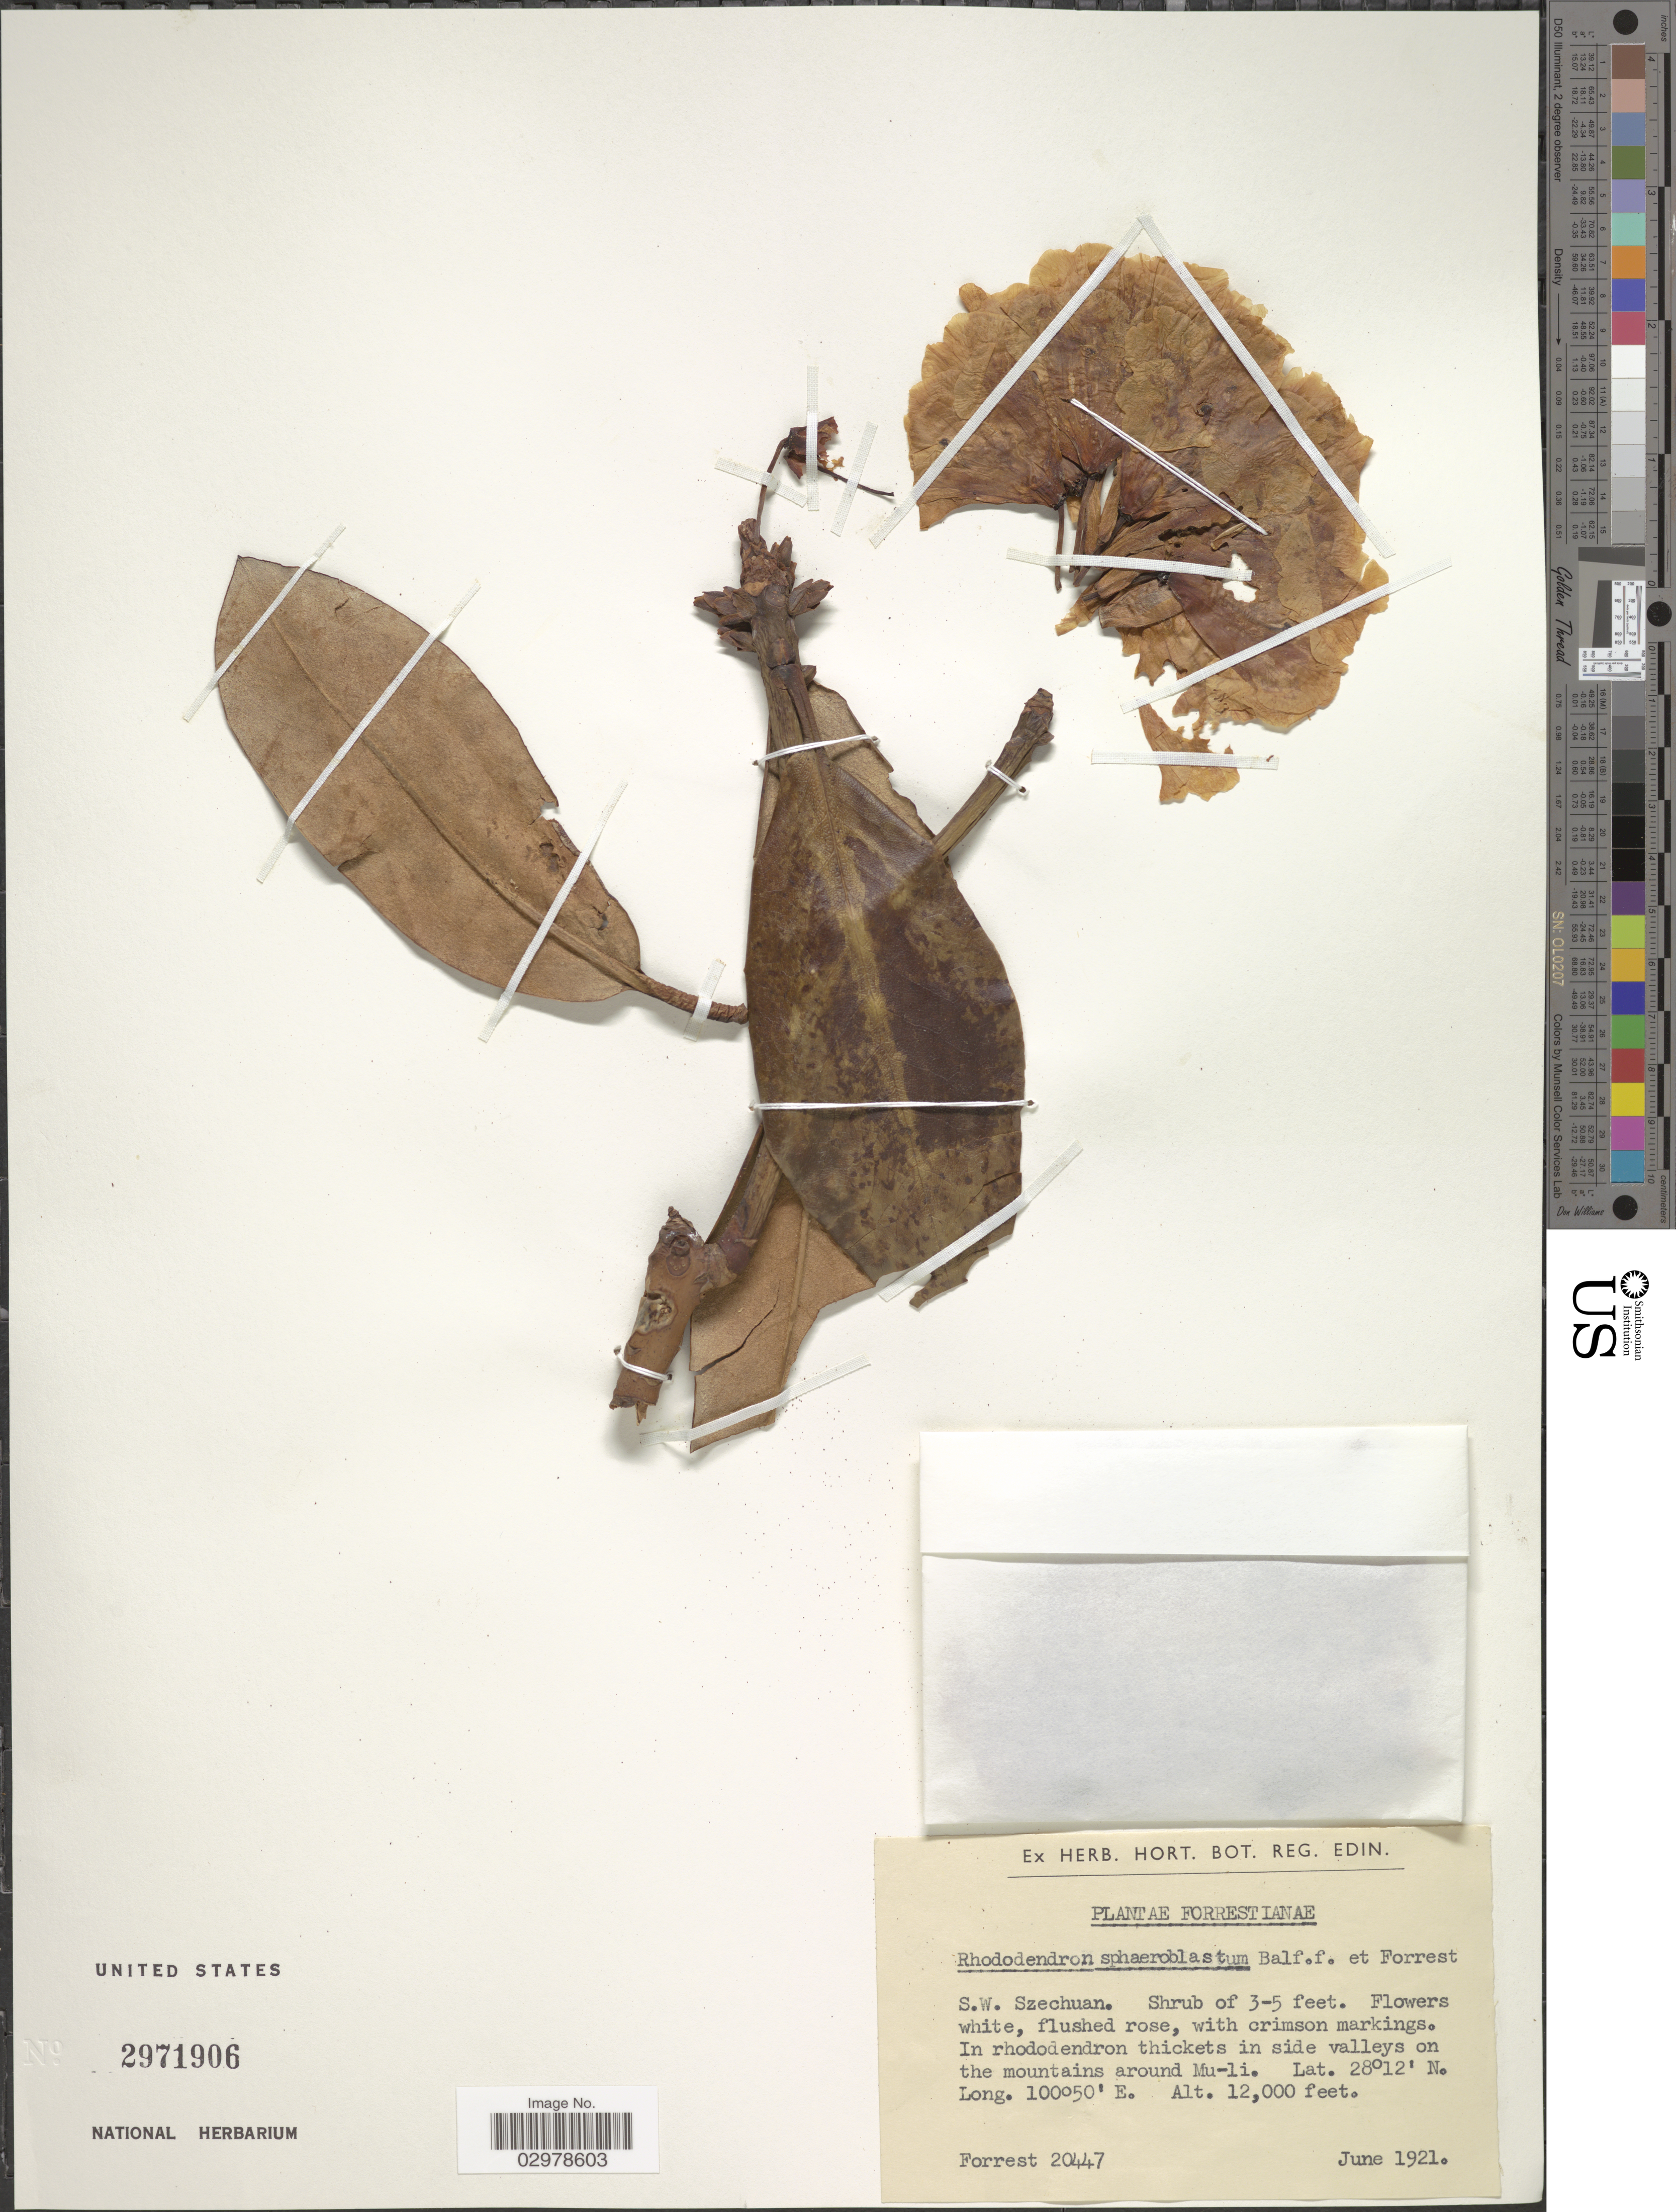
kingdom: Plantae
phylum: Tracheophyta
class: Magnoliopsida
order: Ericales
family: Ericaceae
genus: Rhododendron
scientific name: Rhododendron sphaeroblastum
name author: Balf. f. & Forrest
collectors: -. Forrest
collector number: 20447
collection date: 1921-06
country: China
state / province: Sichuan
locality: S.W. Szechuan. In rhododendron thickets in side valleys on the mountains around Mu-li.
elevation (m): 3658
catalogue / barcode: US 2971906